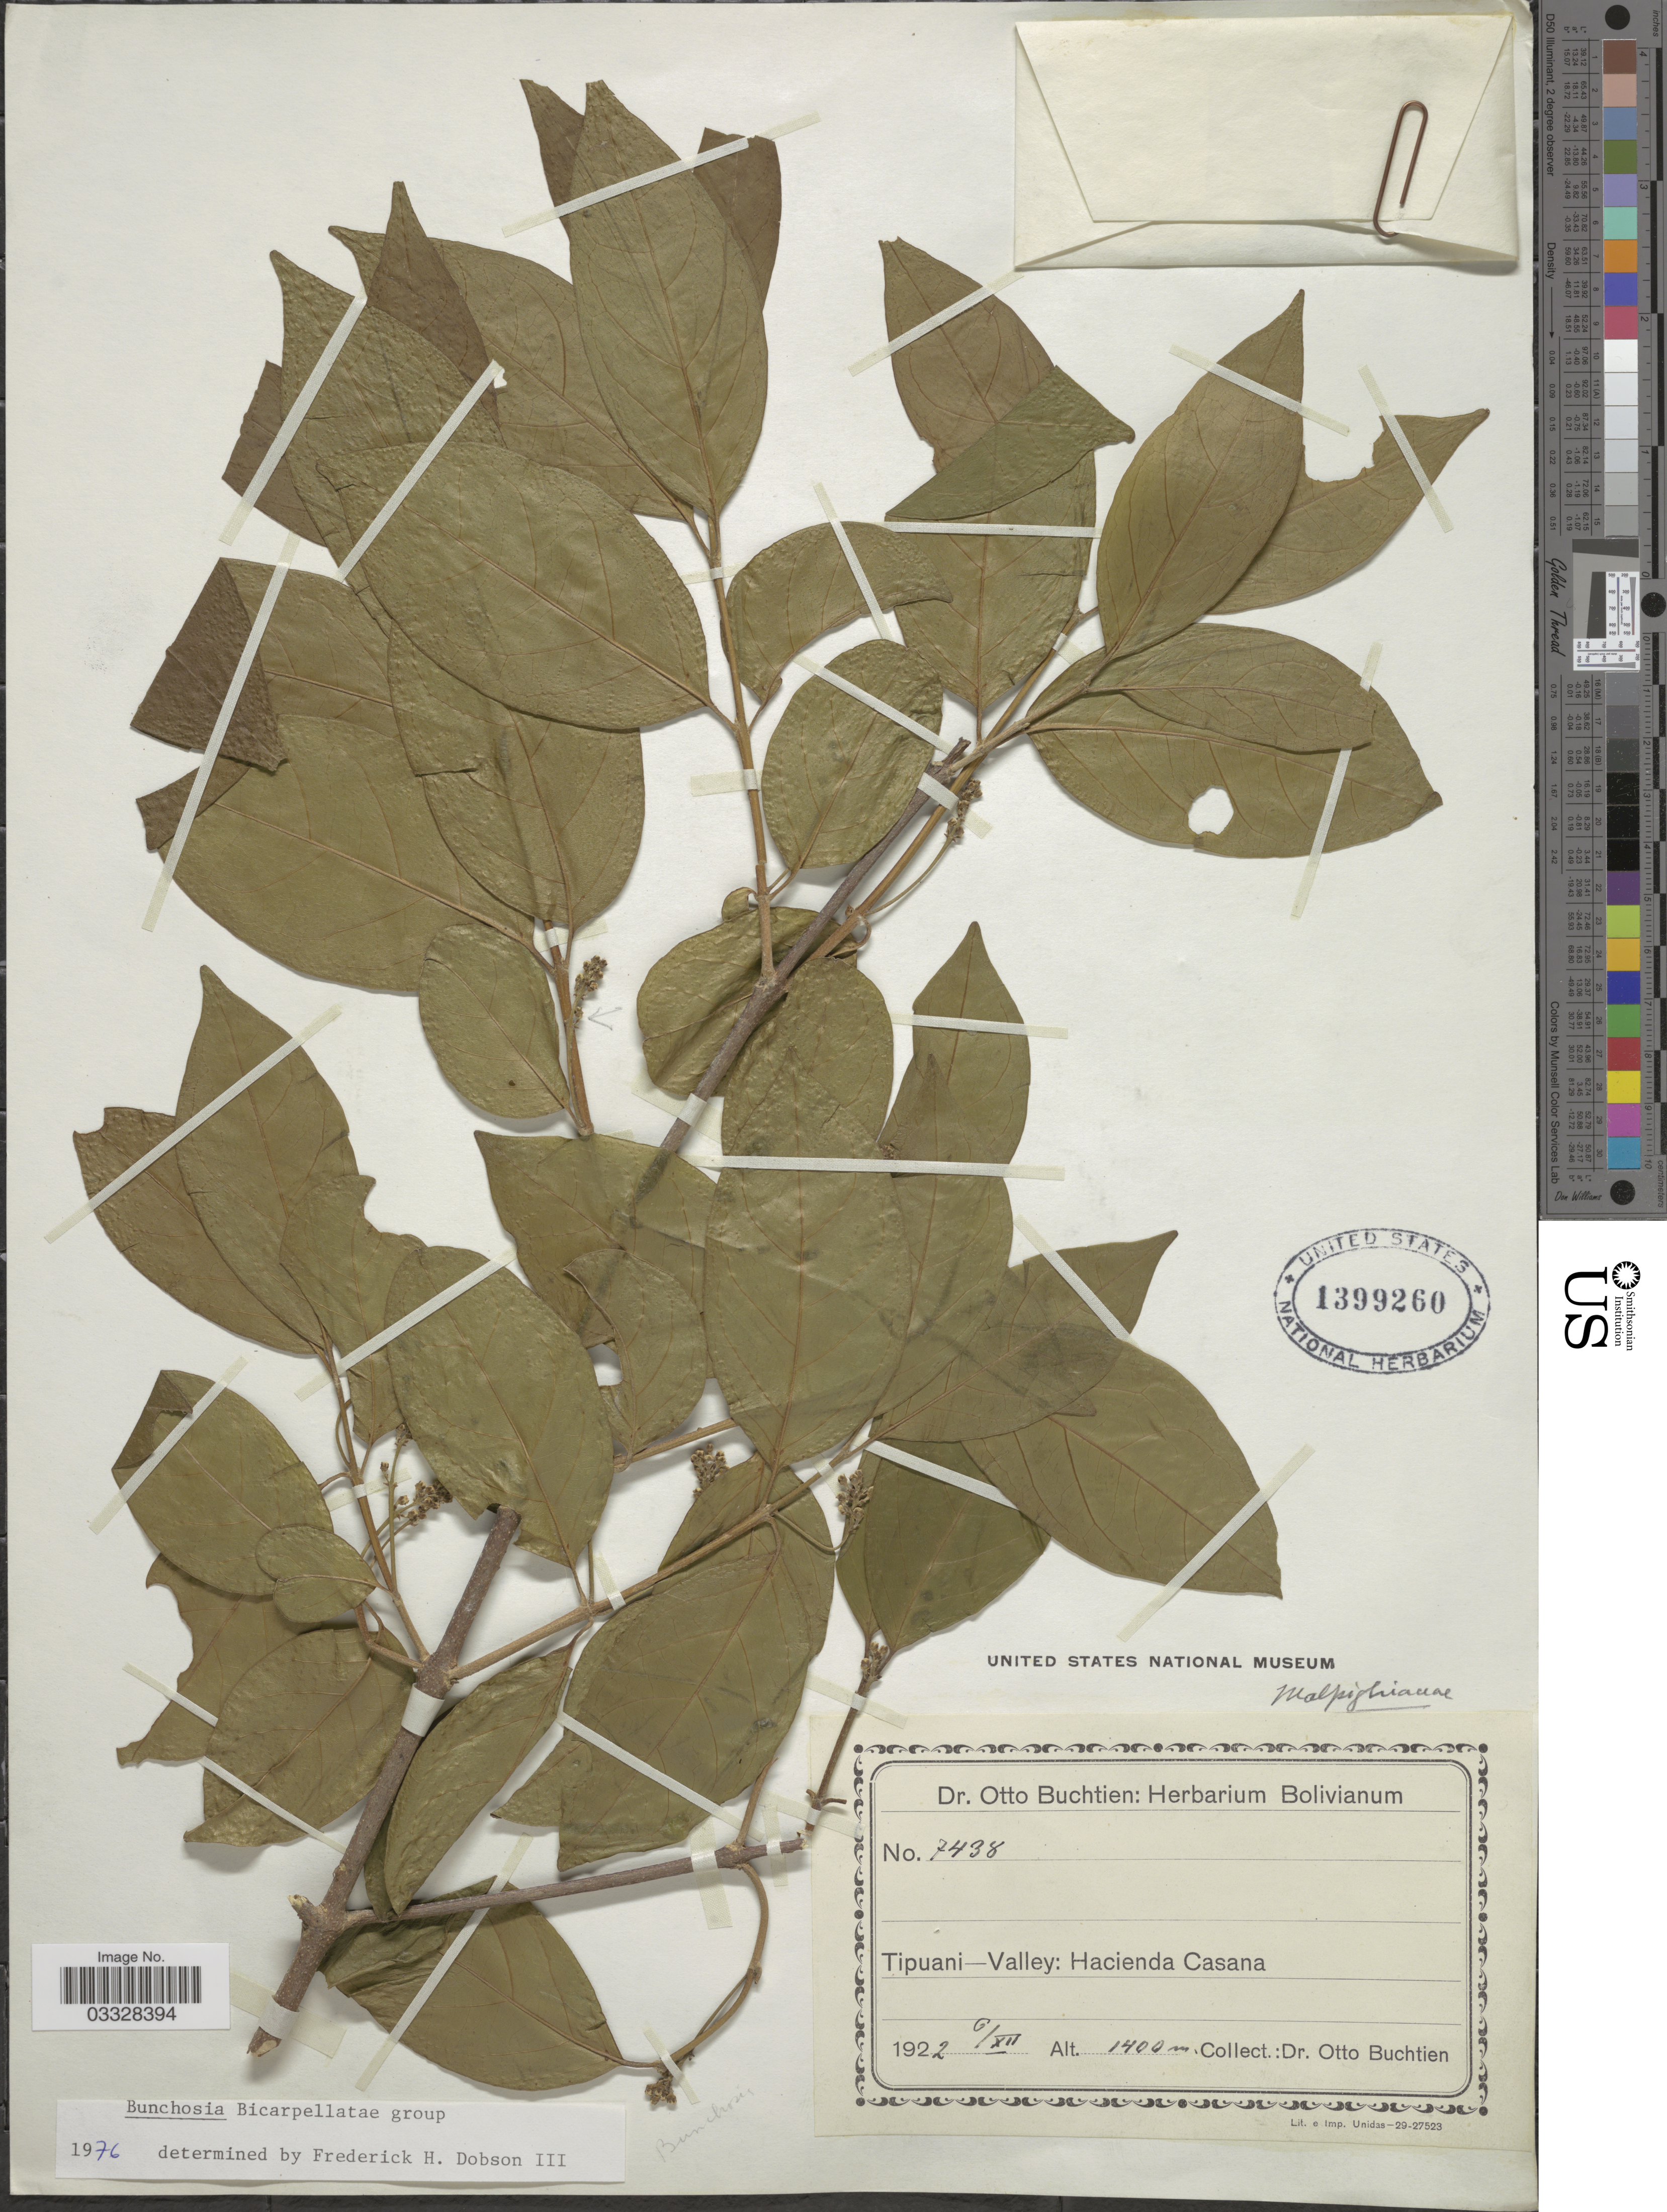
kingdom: Plantae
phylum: Tracheophyta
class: Magnoliopsida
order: Malpighiales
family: Malpighiaceae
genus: Bunchosia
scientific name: Bunchosia sp.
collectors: O. Buchtien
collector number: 7438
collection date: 1922-12-06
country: Bolivia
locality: Tipuani-Valley: Hacienda Casana.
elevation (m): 1400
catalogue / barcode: US 1399260